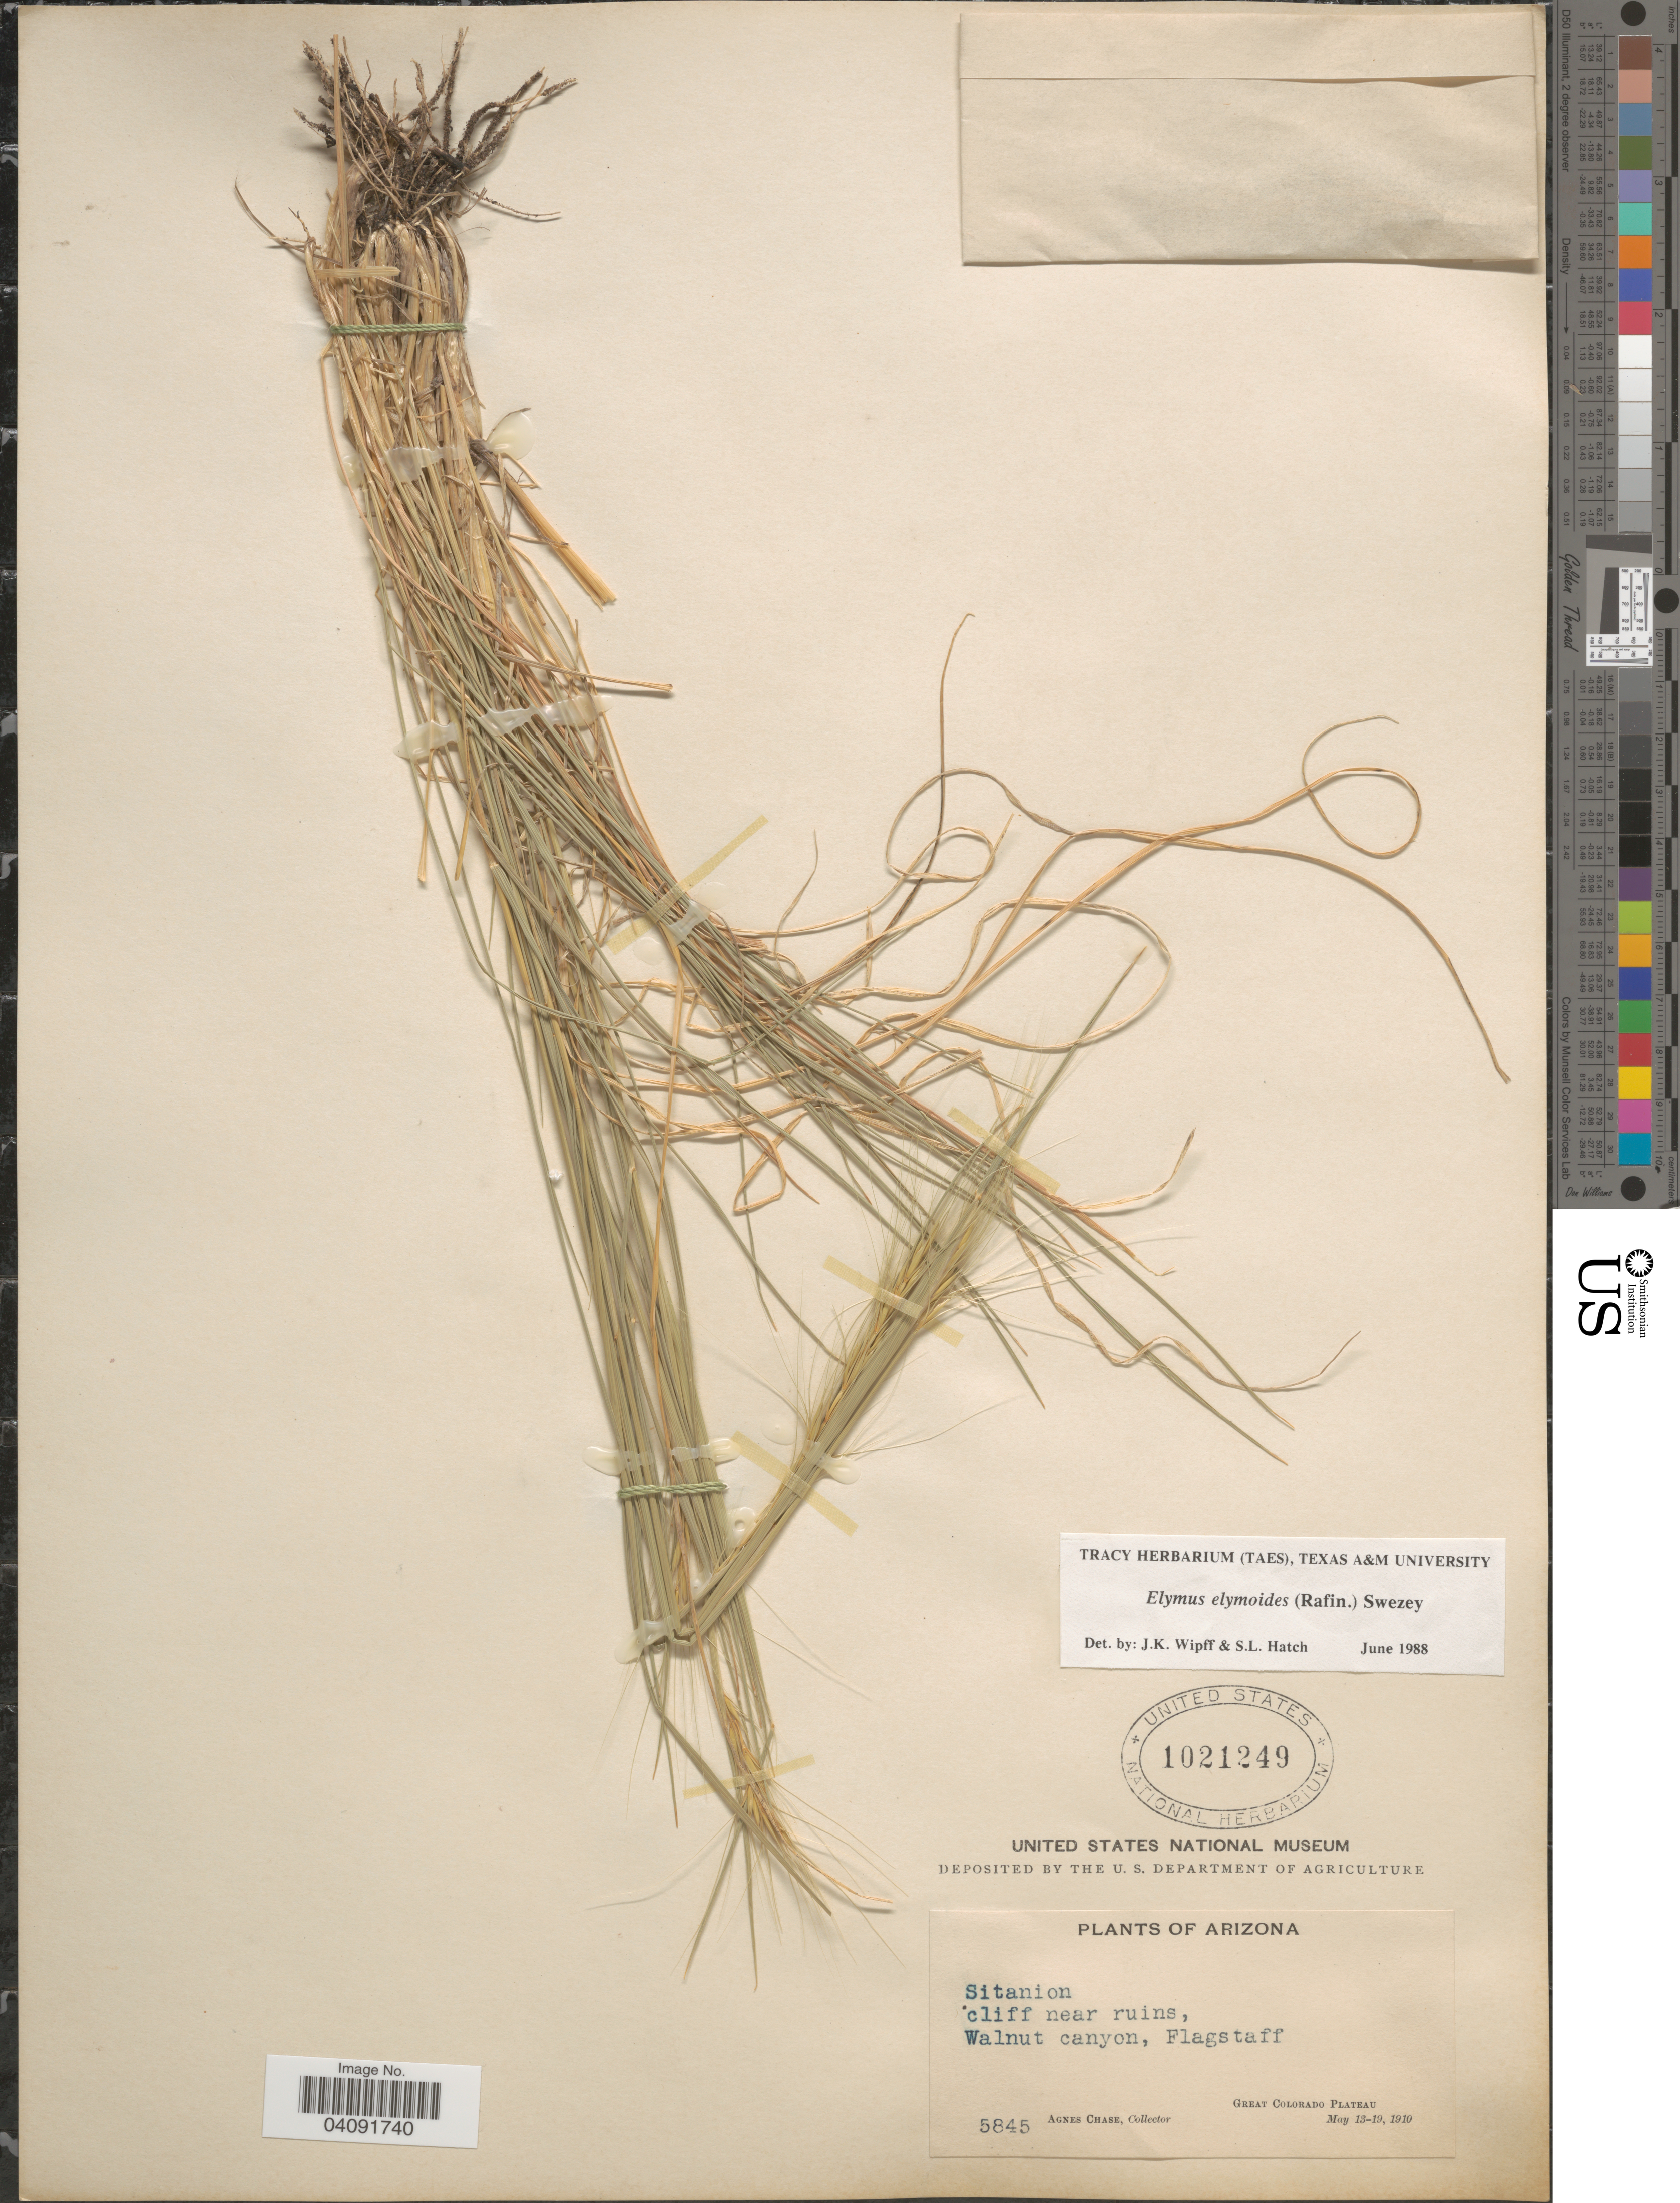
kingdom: Plantae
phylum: Tracheophyta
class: Liliopsida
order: Poales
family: Poaceae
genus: Elymus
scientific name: Elymus elymoides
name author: (Raf.) Swezey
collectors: A. Chase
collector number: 5845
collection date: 1910-05-13/1910-05-19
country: United States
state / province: Arizona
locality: Walnut canyon, Flagstaff. Great Colorado Plateau.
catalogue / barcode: US 1021249